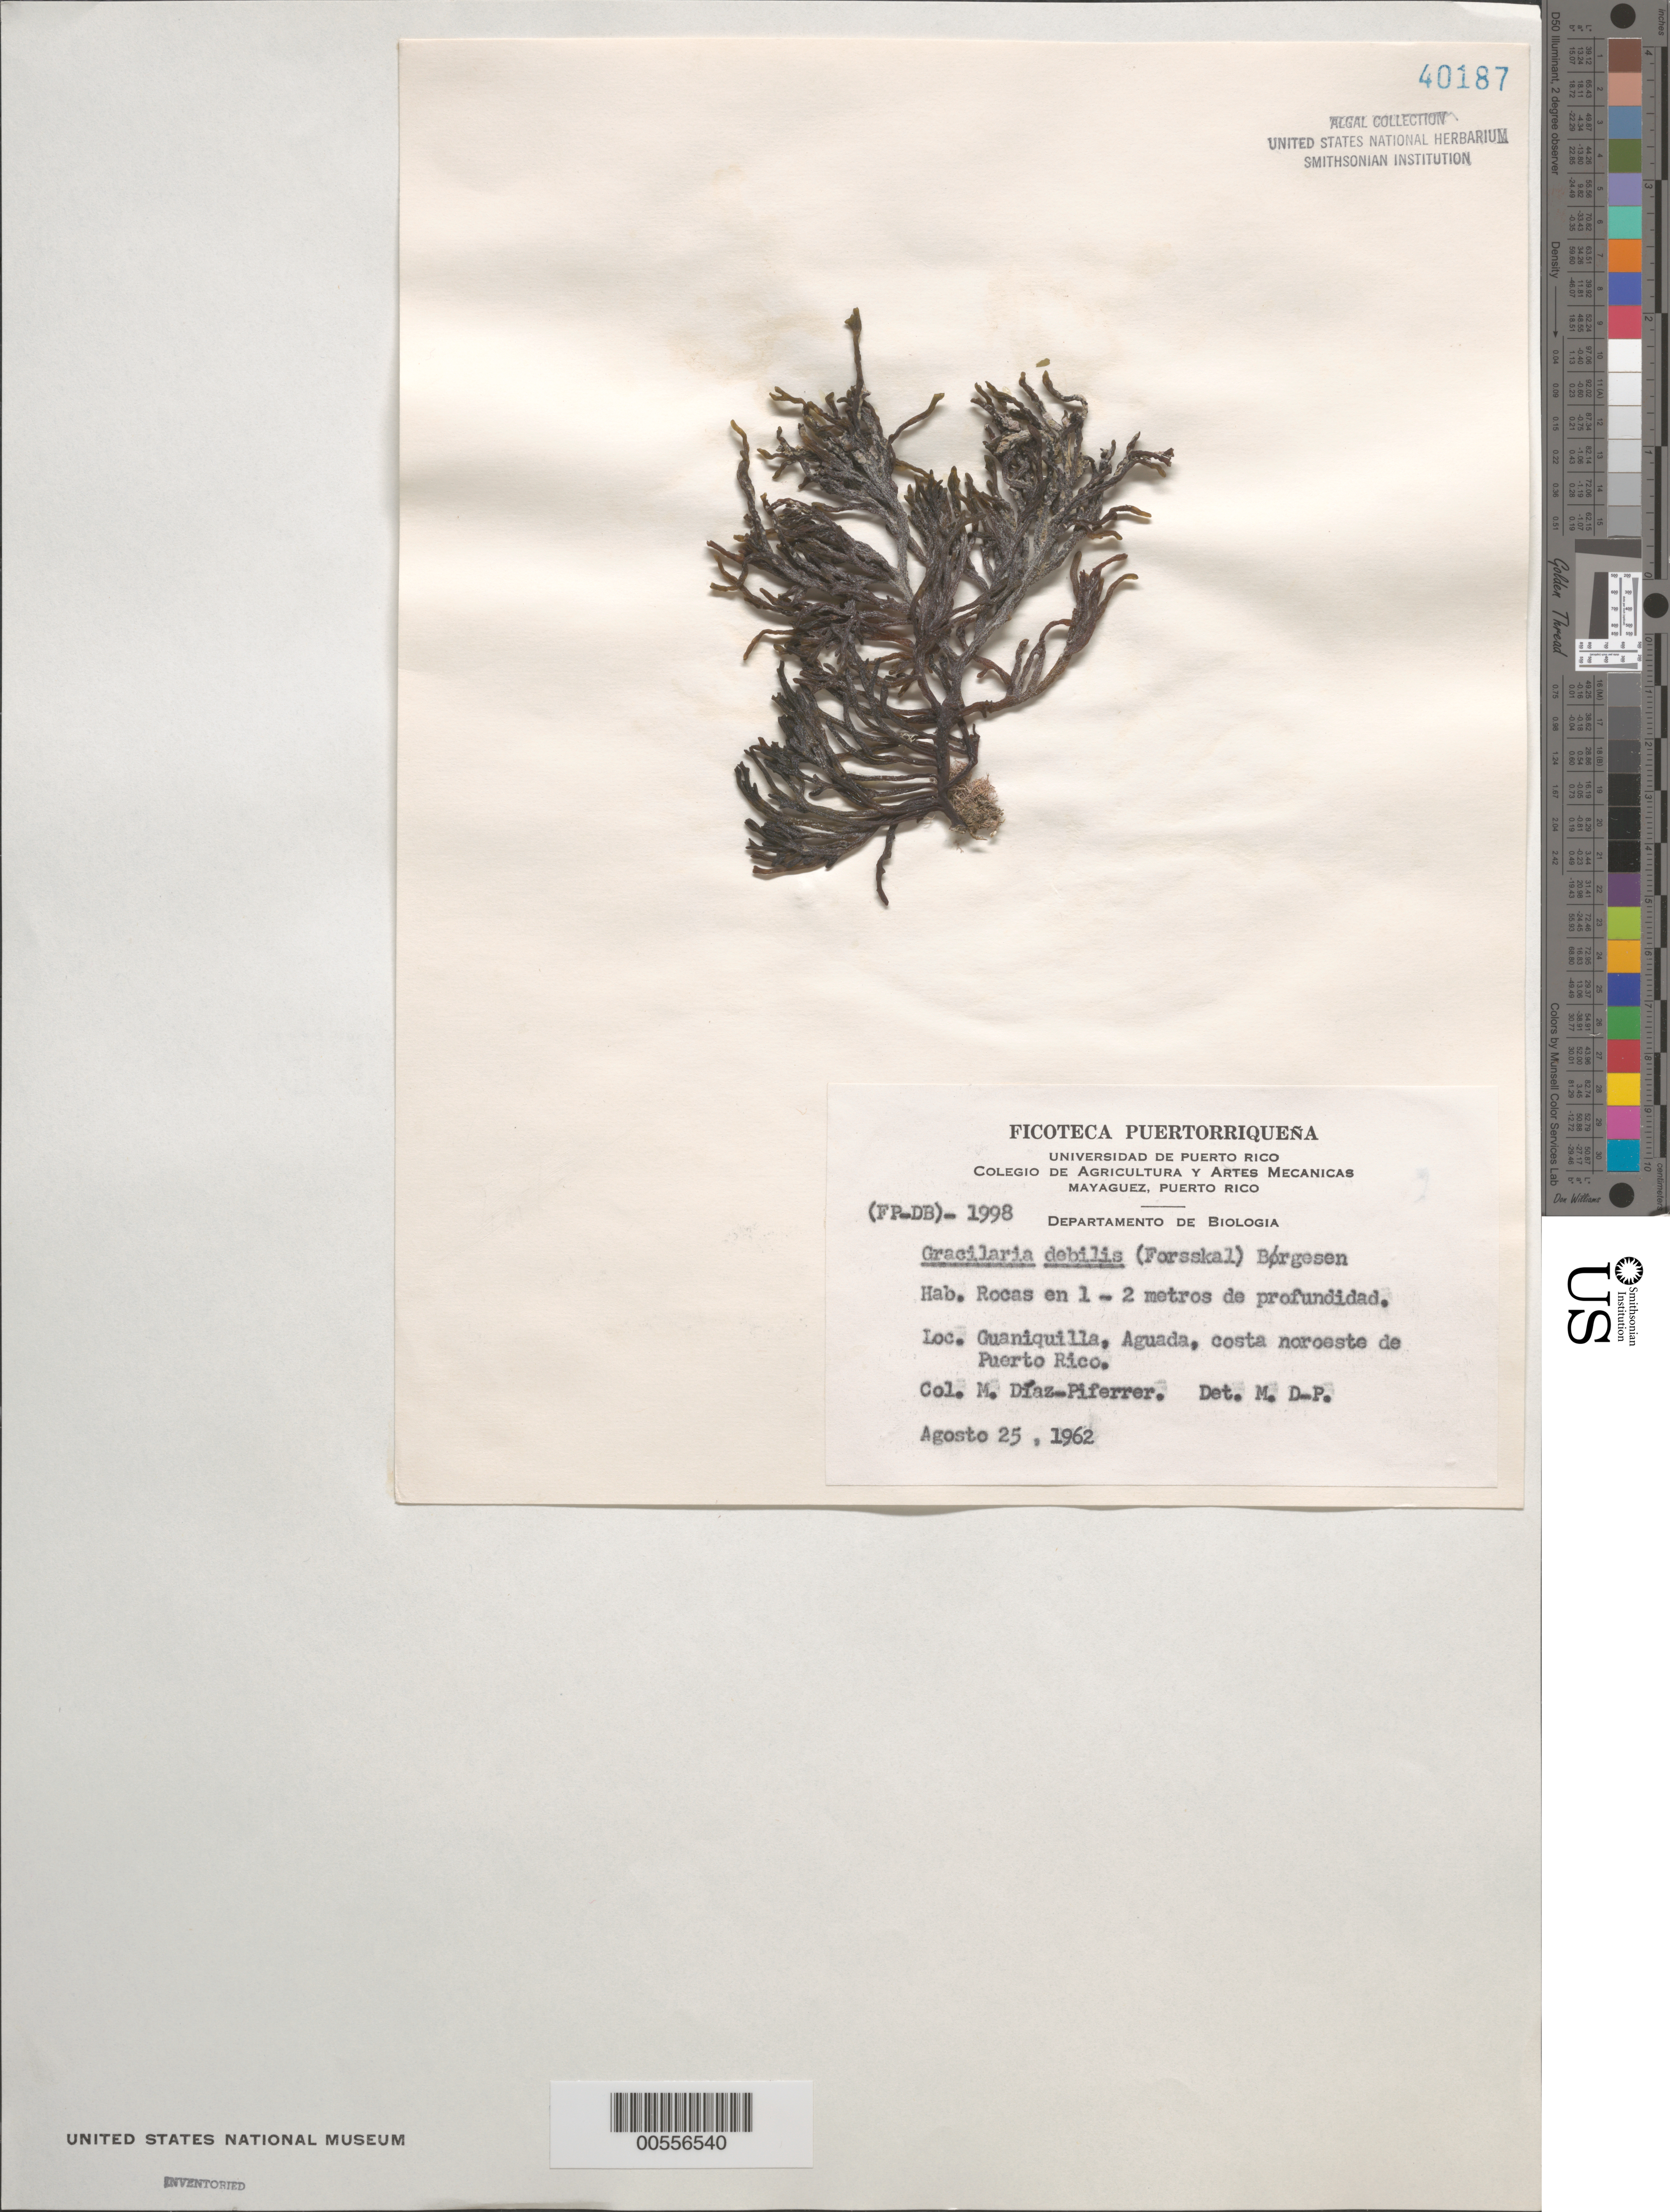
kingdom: Plantae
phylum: Rhodophyta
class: Florideophyceae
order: Gracilariales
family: Gracilariaceae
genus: Gracilaria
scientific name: Gracilaria debilis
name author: (Forssk.) Børgesen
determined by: Diaz-Piferrer, M.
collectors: M. Diaz-Piferrer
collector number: (fp-db) 1998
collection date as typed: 25 Aug 1962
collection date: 1962-08-25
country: Puerto Rico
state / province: Aguada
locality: Guaniquilla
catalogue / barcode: US 40187